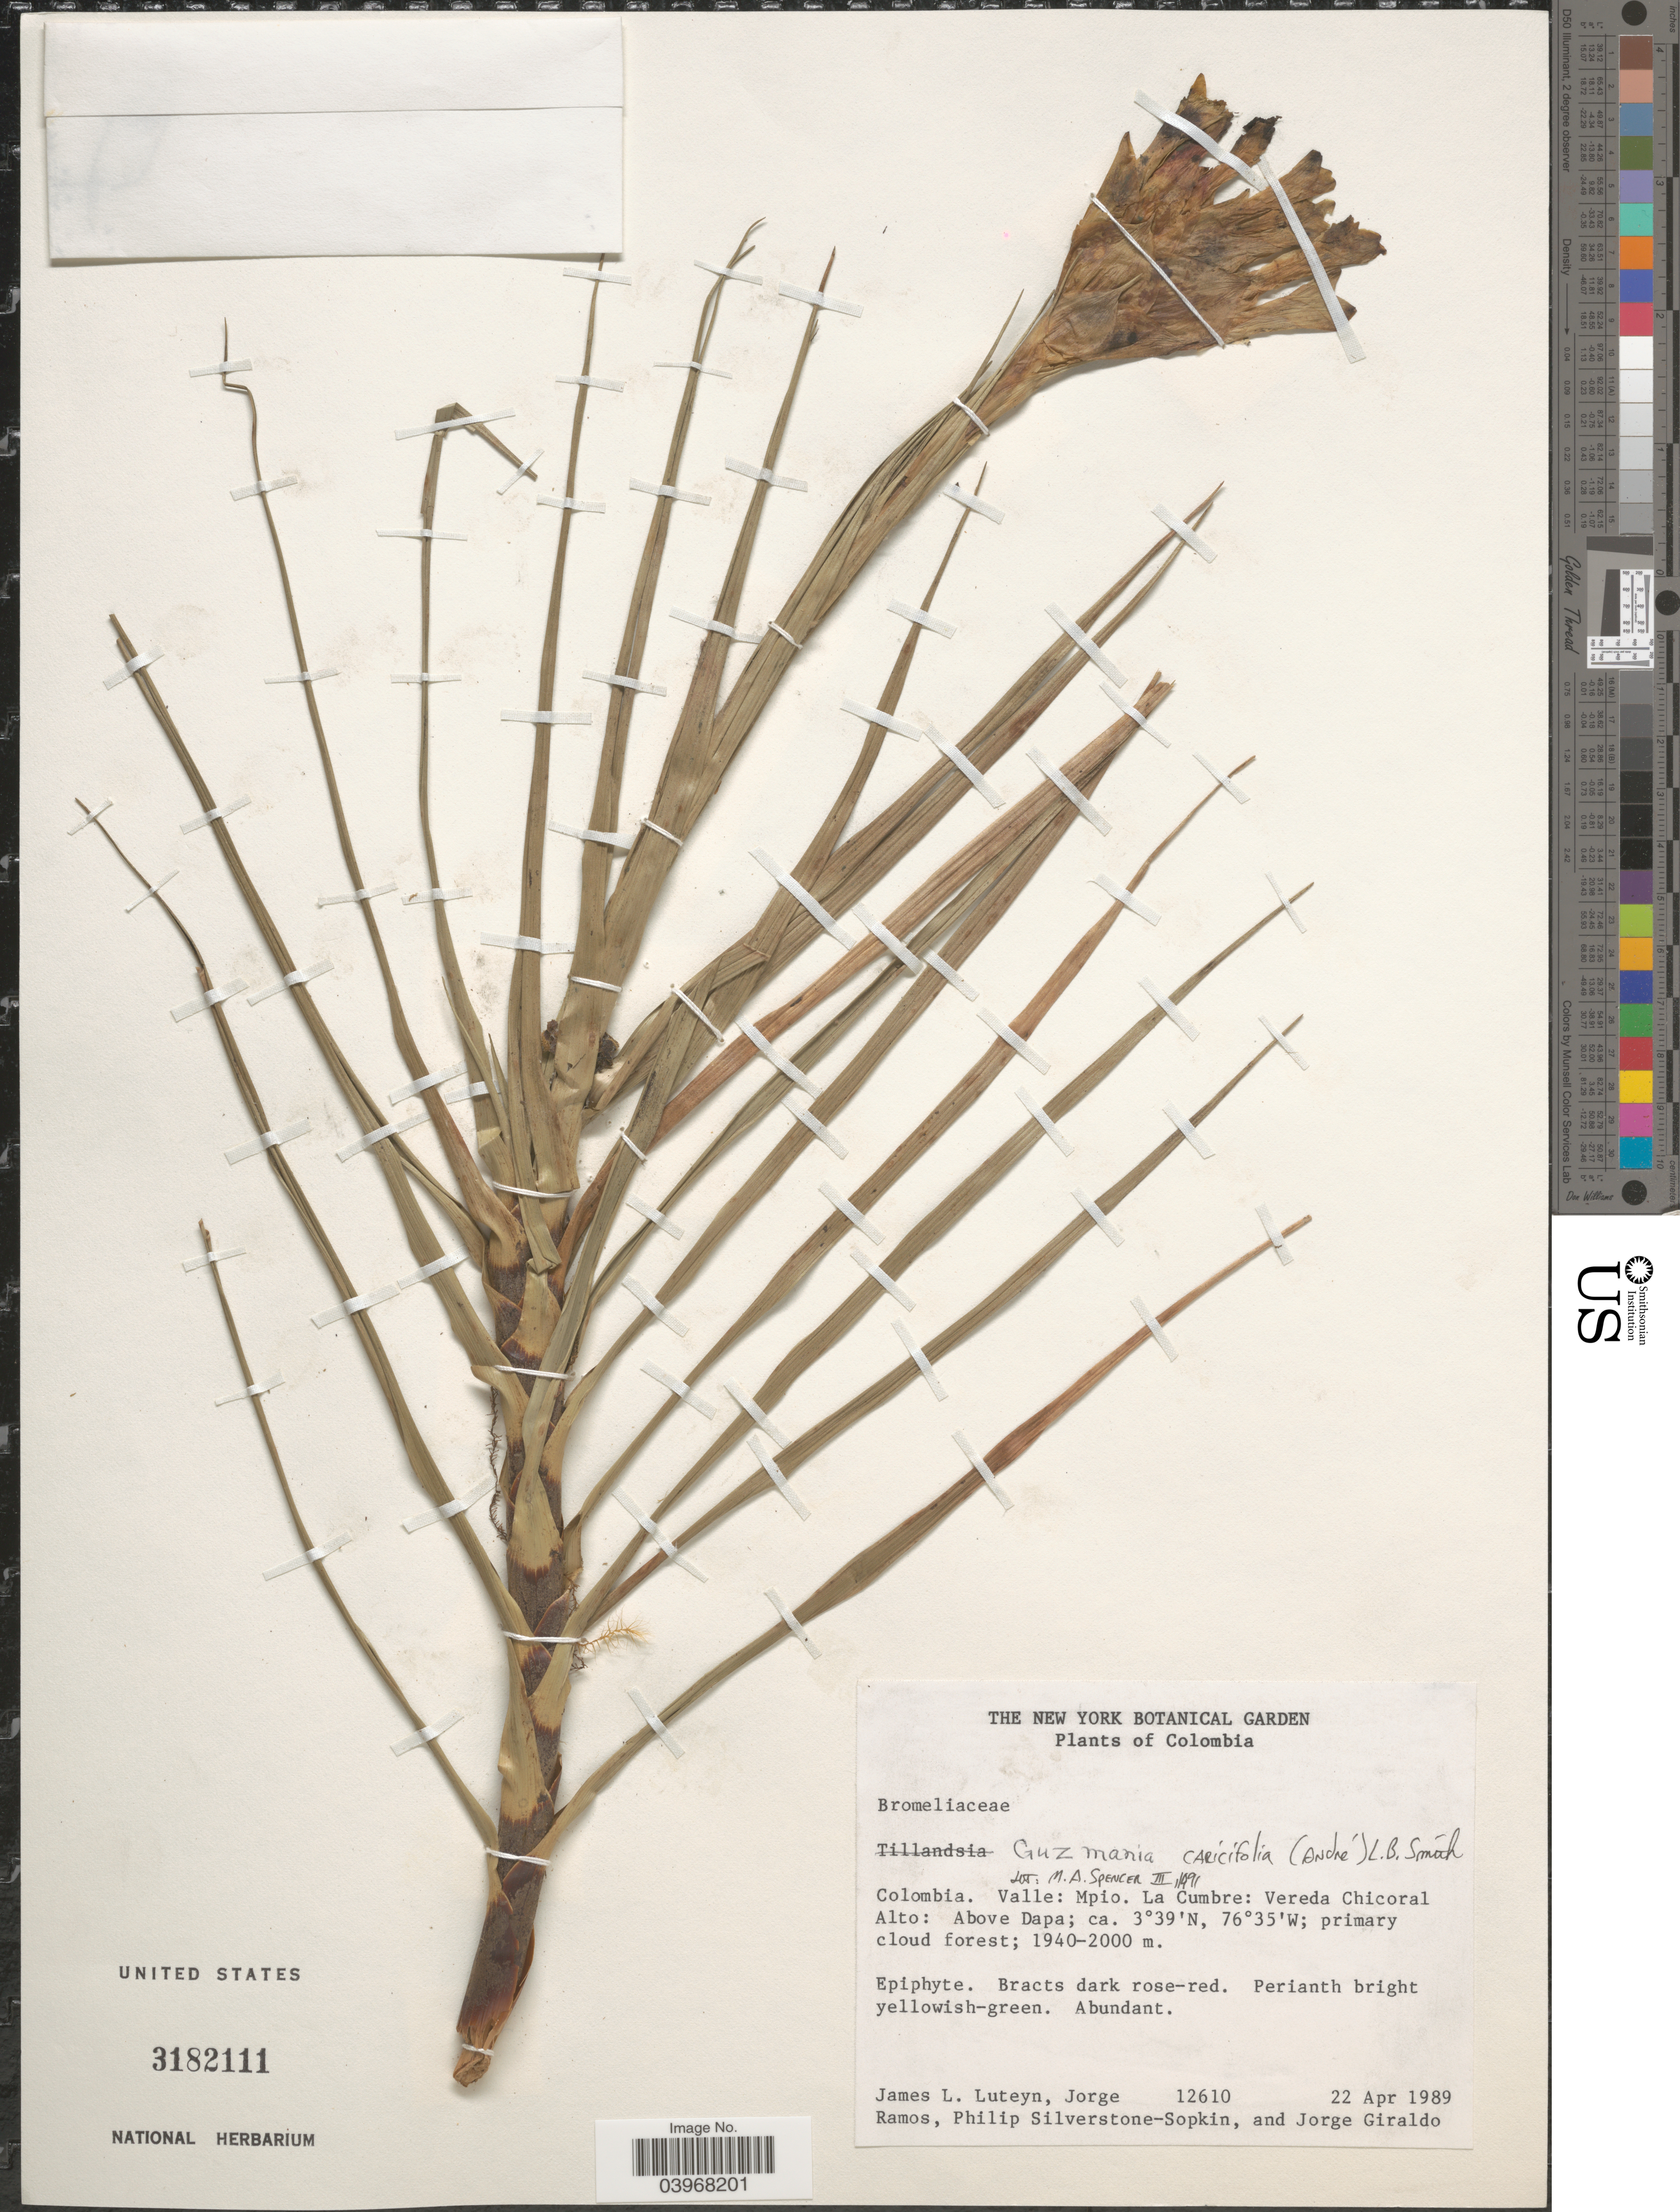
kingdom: Plantae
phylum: Tracheophyta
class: Liliopsida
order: Poales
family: Bromeliaceae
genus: Guzmania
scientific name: Guzmania caricifolia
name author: (André ex Baker) L.B. Sm.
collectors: J. Luteyn, J. Ramos, P. A. Silverstone-Sopkin & J. Giraldo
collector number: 12610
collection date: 1989-04-22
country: Colombia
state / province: Valle del Cauca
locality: Valle: Mpio. La Cumbre: Vereda Chicoral Alto: Above Dapa.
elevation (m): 1940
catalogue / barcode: US 3182111